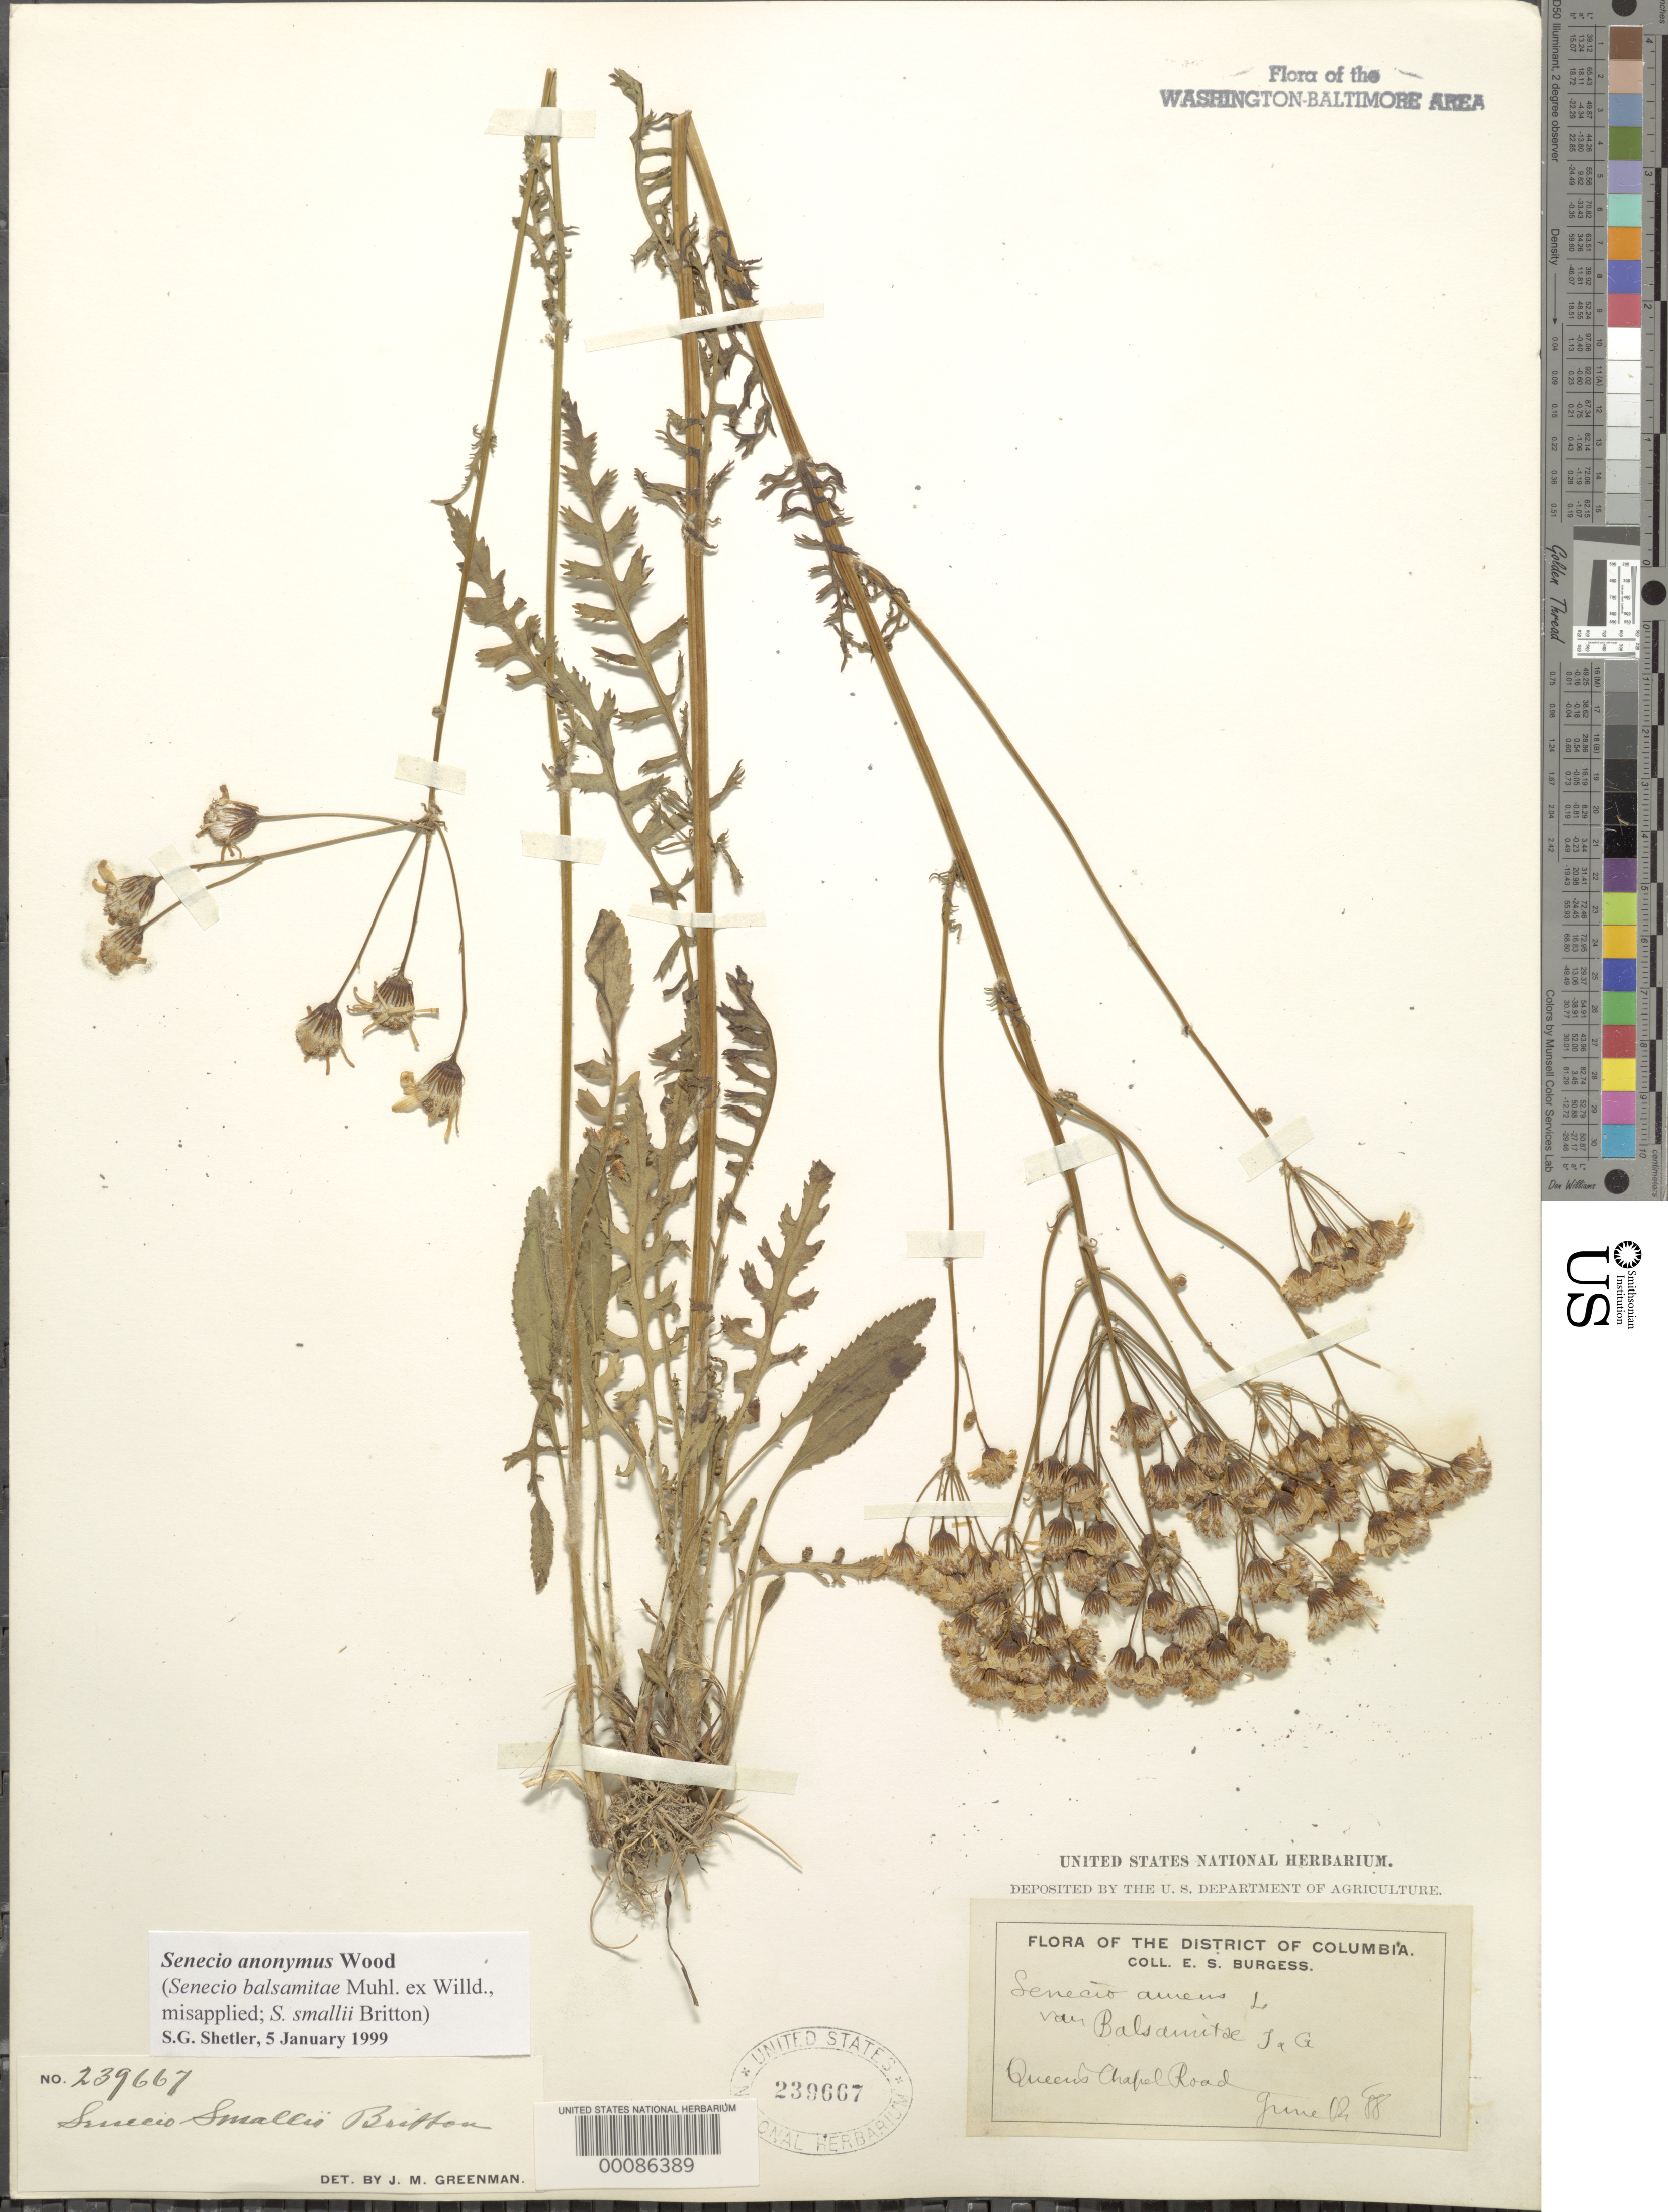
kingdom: Plantae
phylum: Tracheophyta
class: Magnoliopsida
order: Asterales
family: Asteraceae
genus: Packera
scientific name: Packera anonyma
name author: (Alph. Wood) W.A. Weber & Á. Löve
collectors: E. Burgess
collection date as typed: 12 Jun 1888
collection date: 1888-06-12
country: United States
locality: Queens Chapel Road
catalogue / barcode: US 239667